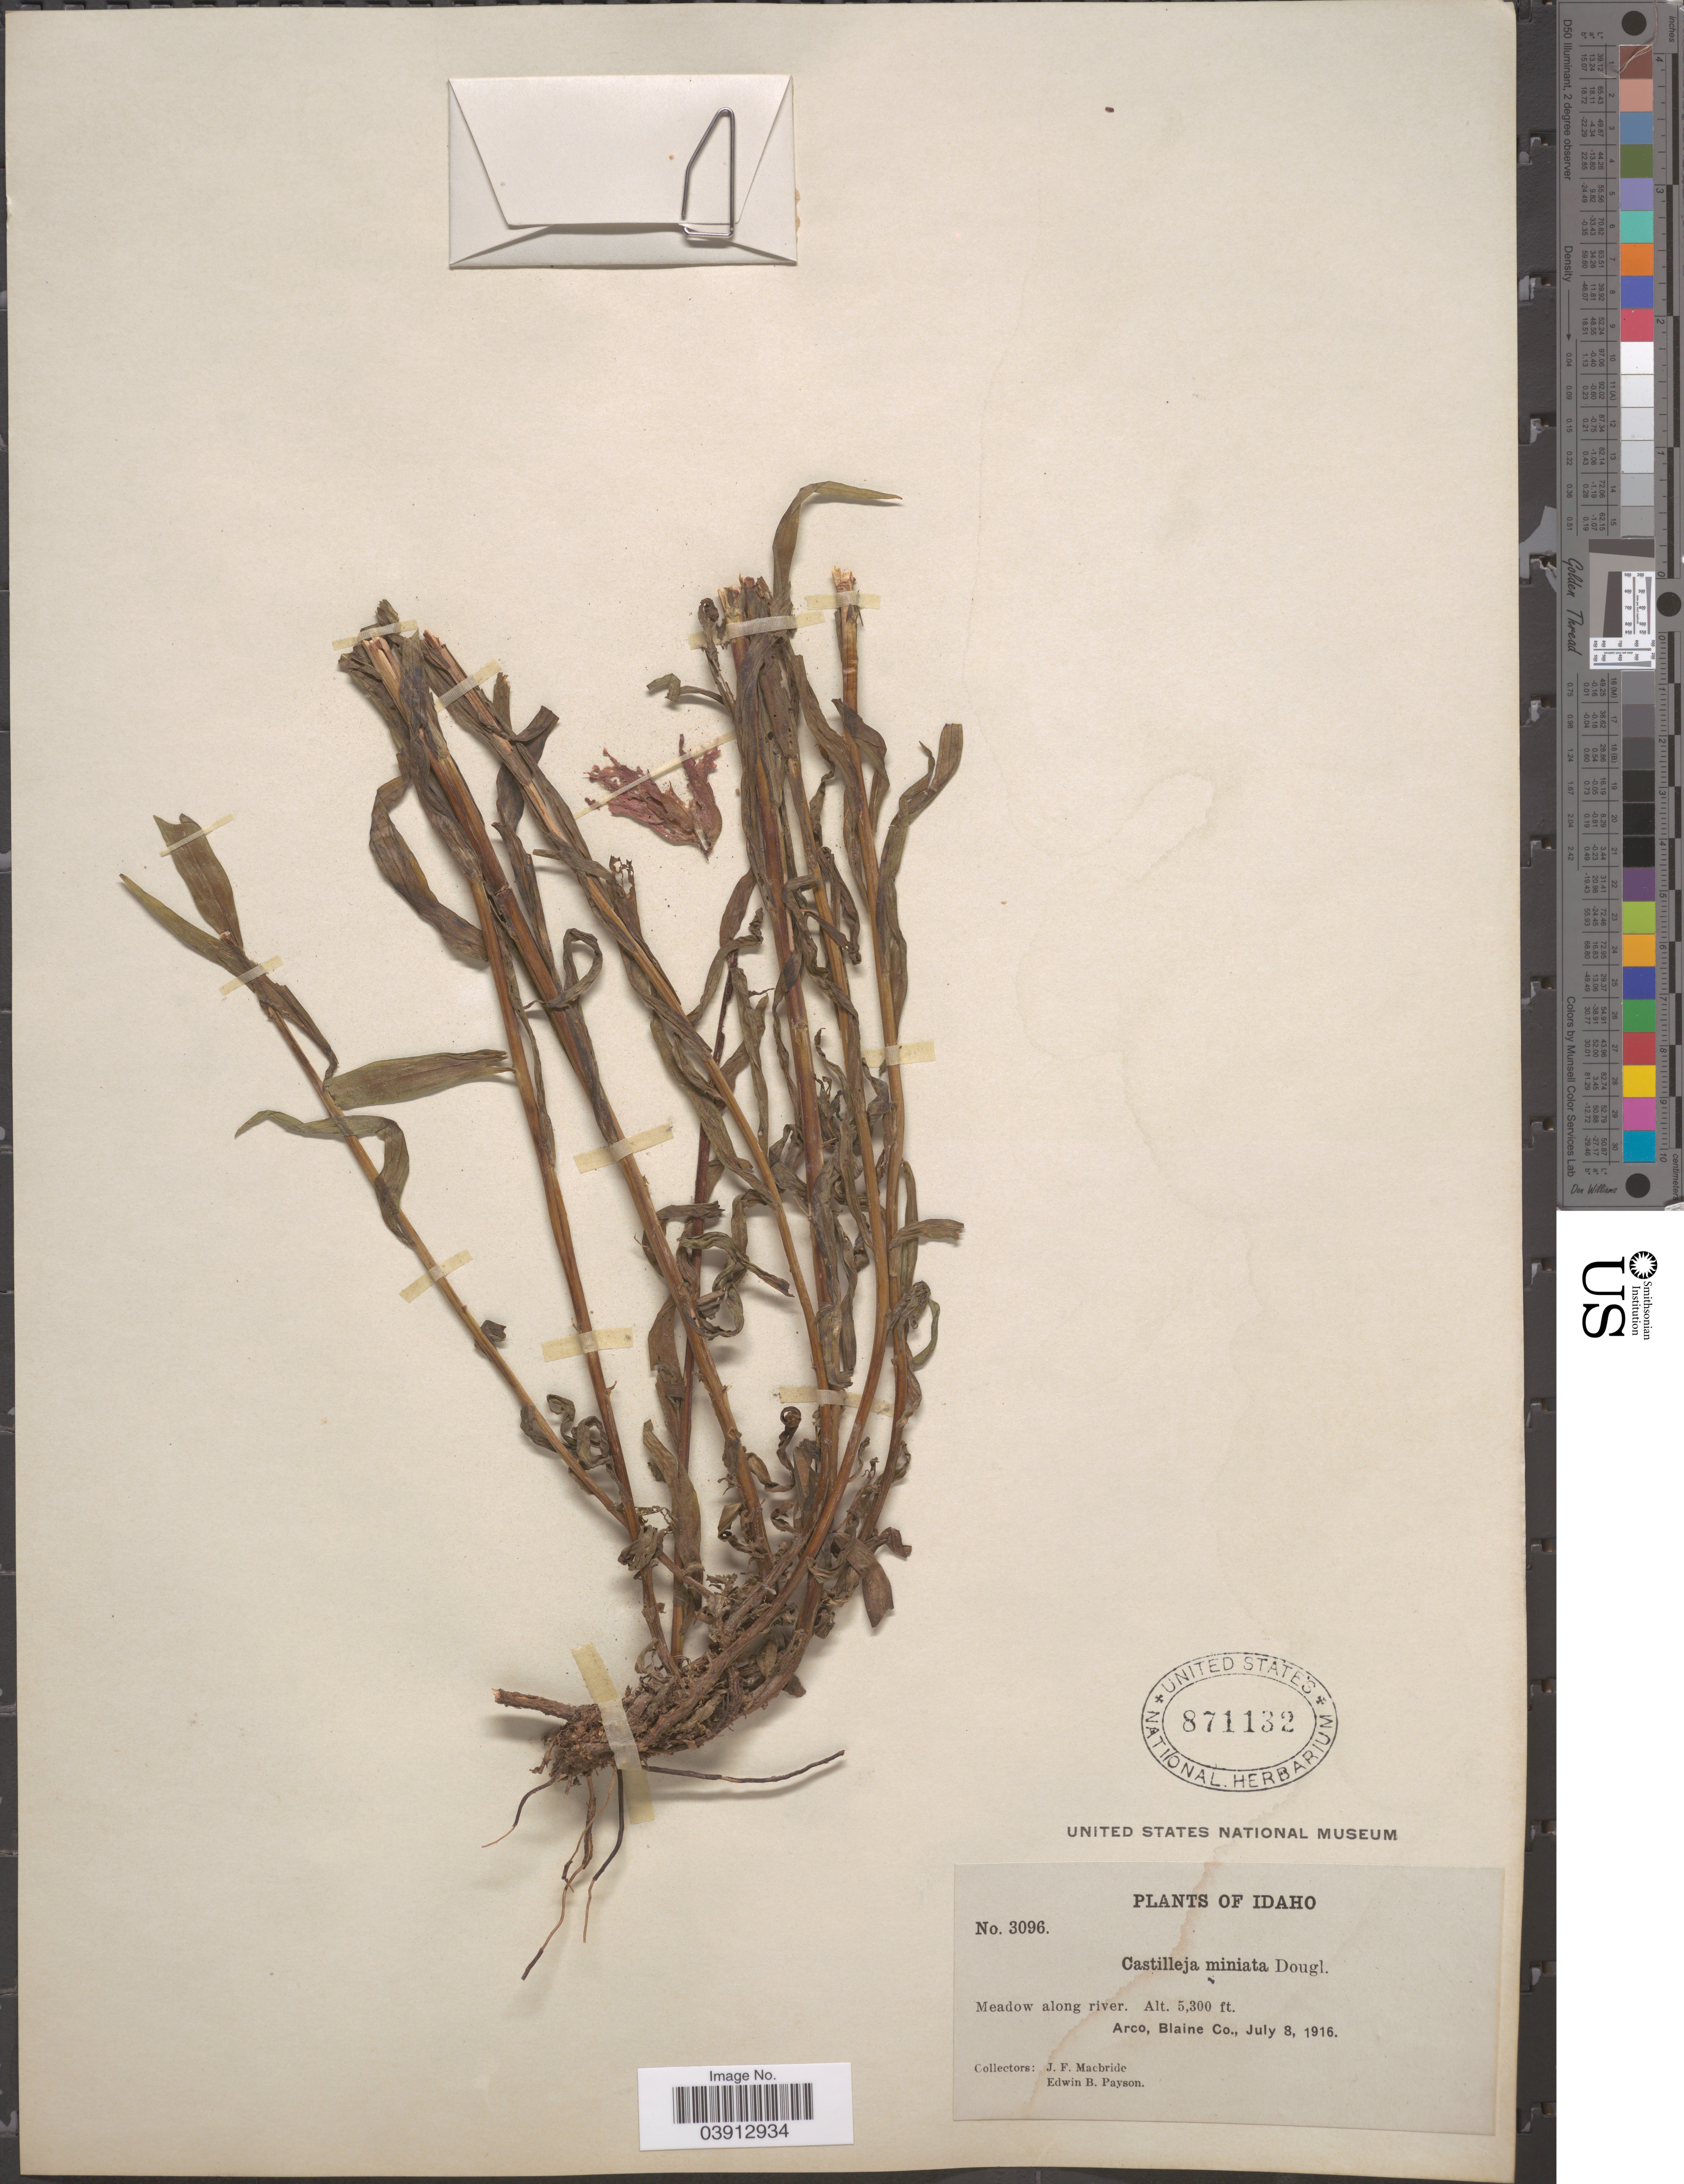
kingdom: Plantae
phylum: Tracheophyta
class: Magnoliopsida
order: Lamiales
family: Orobanchaceae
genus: Castilleja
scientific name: Castilleja miniata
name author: Douglas ex Hook.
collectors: J. F. Macbride & E. B. Payson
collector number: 3096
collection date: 1916-07-08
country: United States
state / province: Idaho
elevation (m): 1615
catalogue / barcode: US 871132